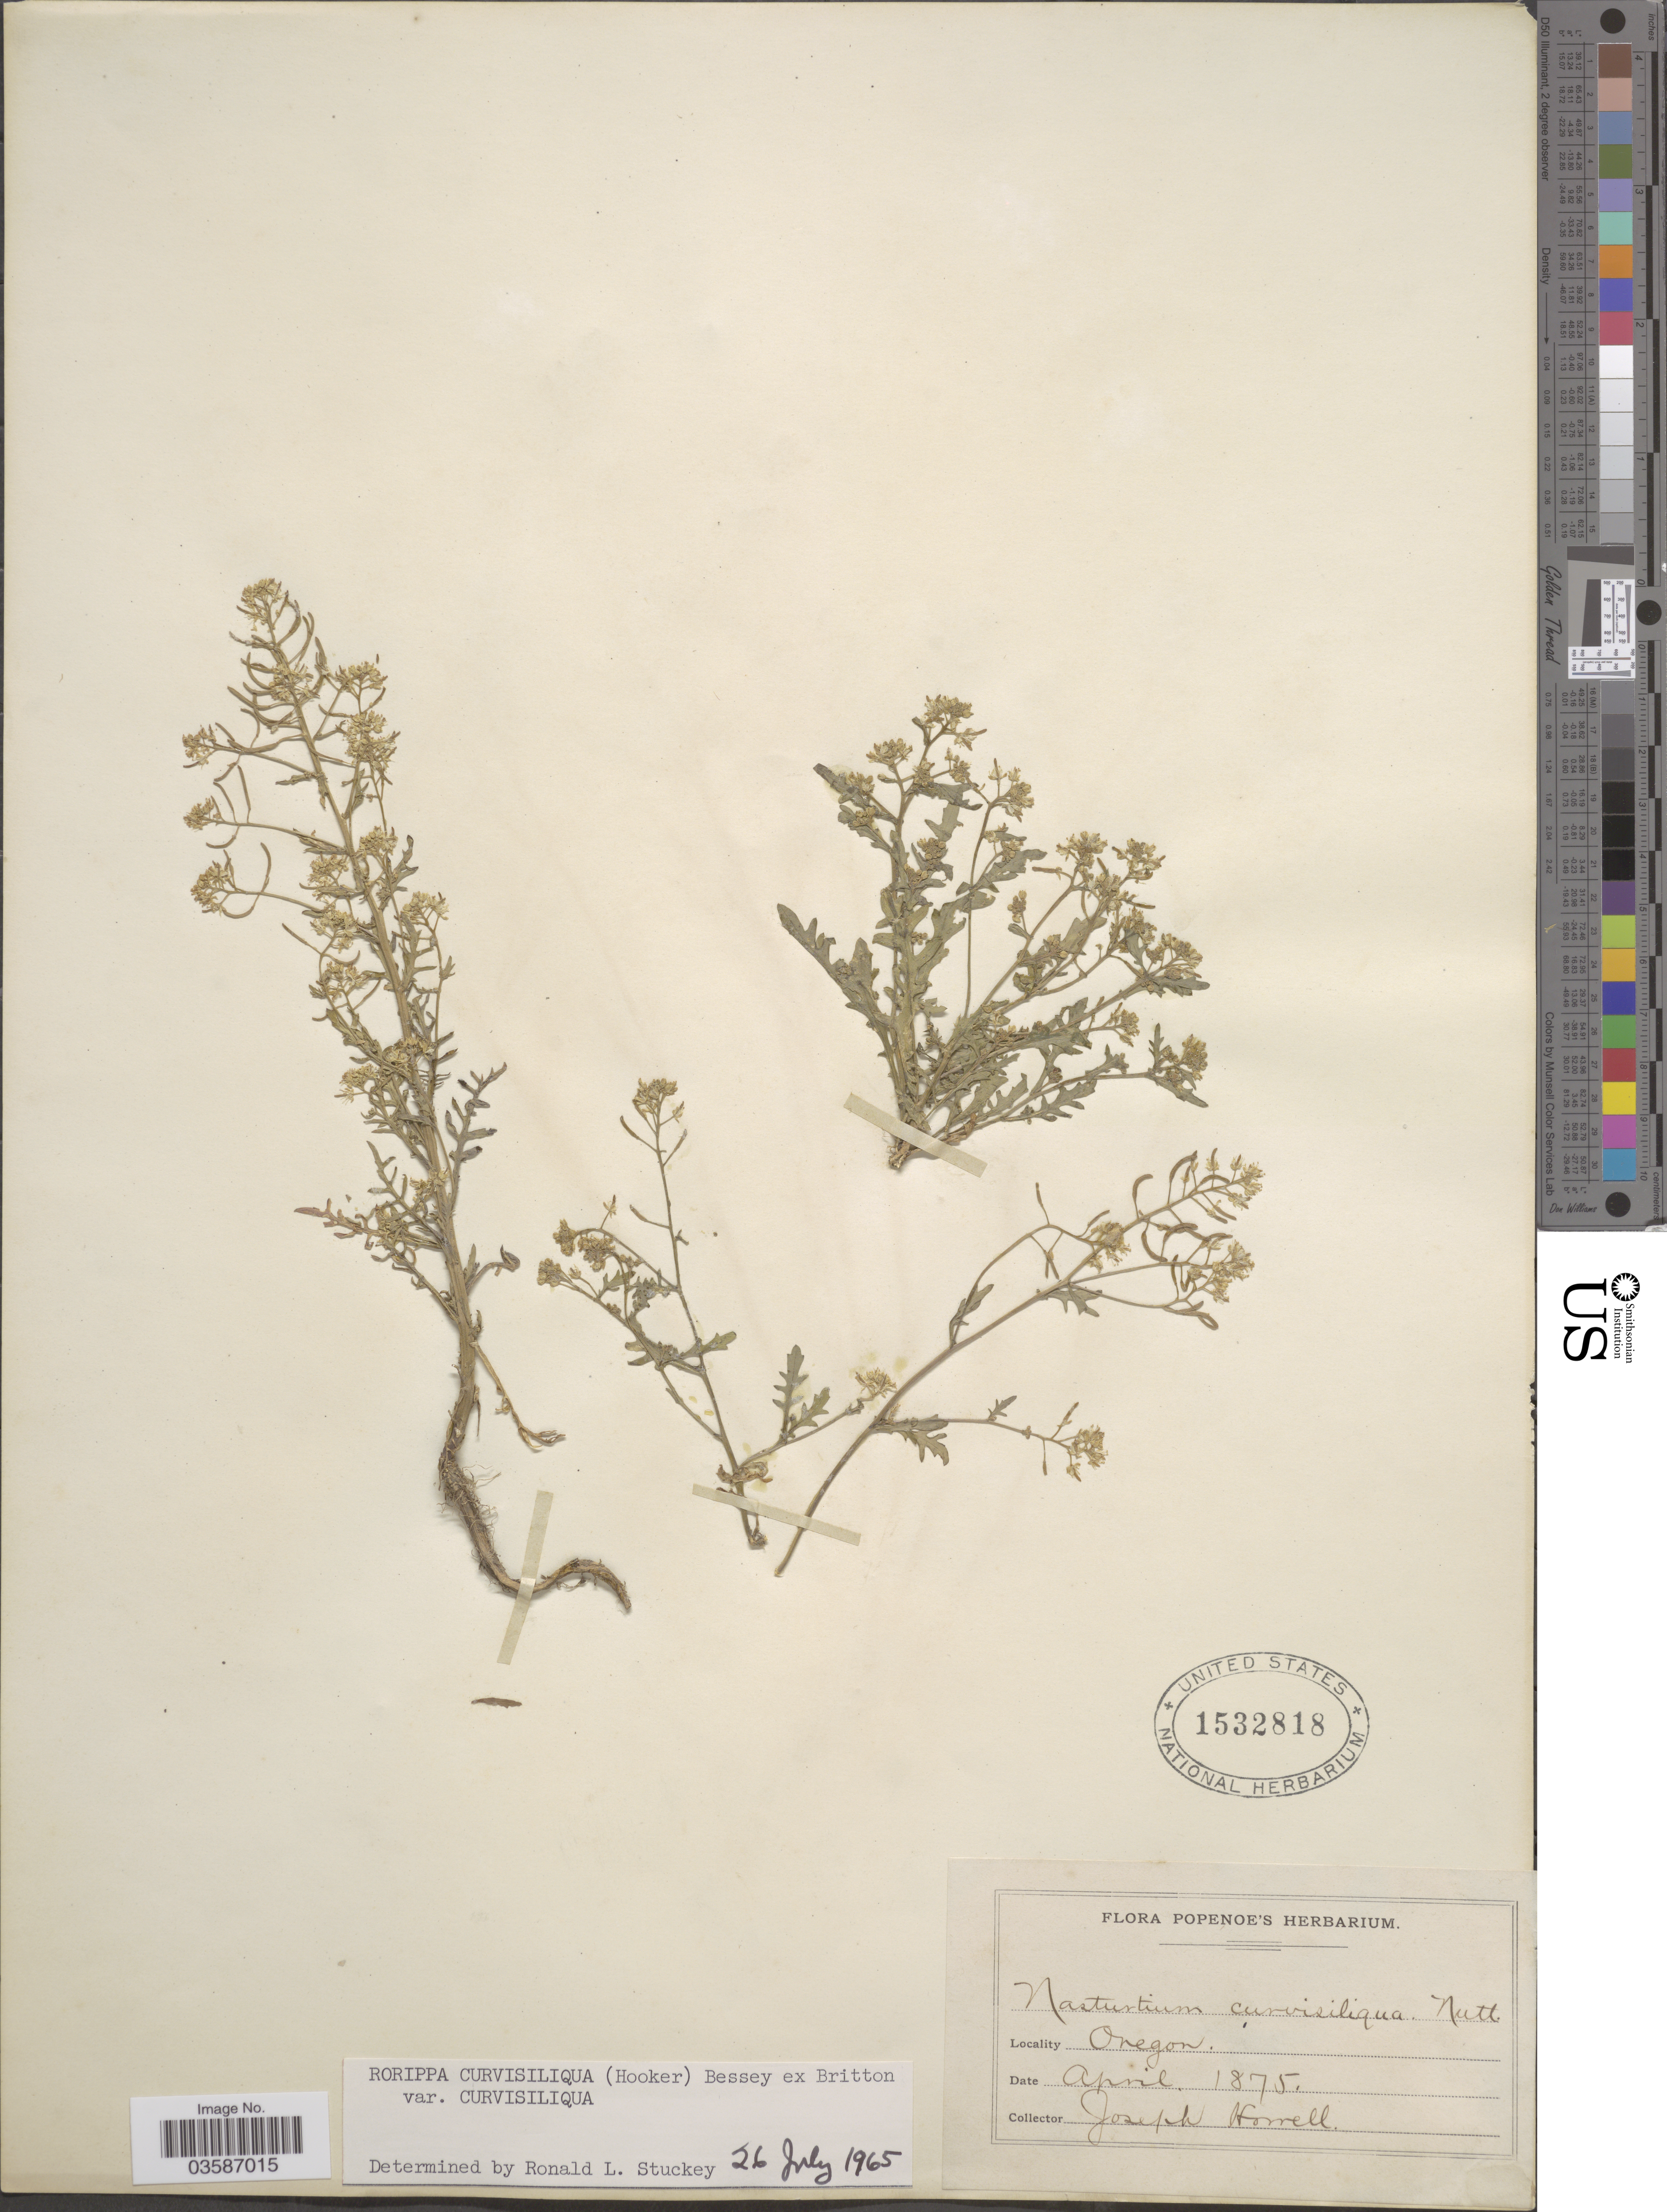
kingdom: Plantae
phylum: Tracheophyta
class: Magnoliopsida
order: Brassicales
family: Brassicaceae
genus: Rorippa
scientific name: Rorippa curvisiliqua var. curvisiliqua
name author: (Hook.) Bessey ex Britton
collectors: J. Howell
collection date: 1875-04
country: United States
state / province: Oregon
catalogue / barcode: US 1532818